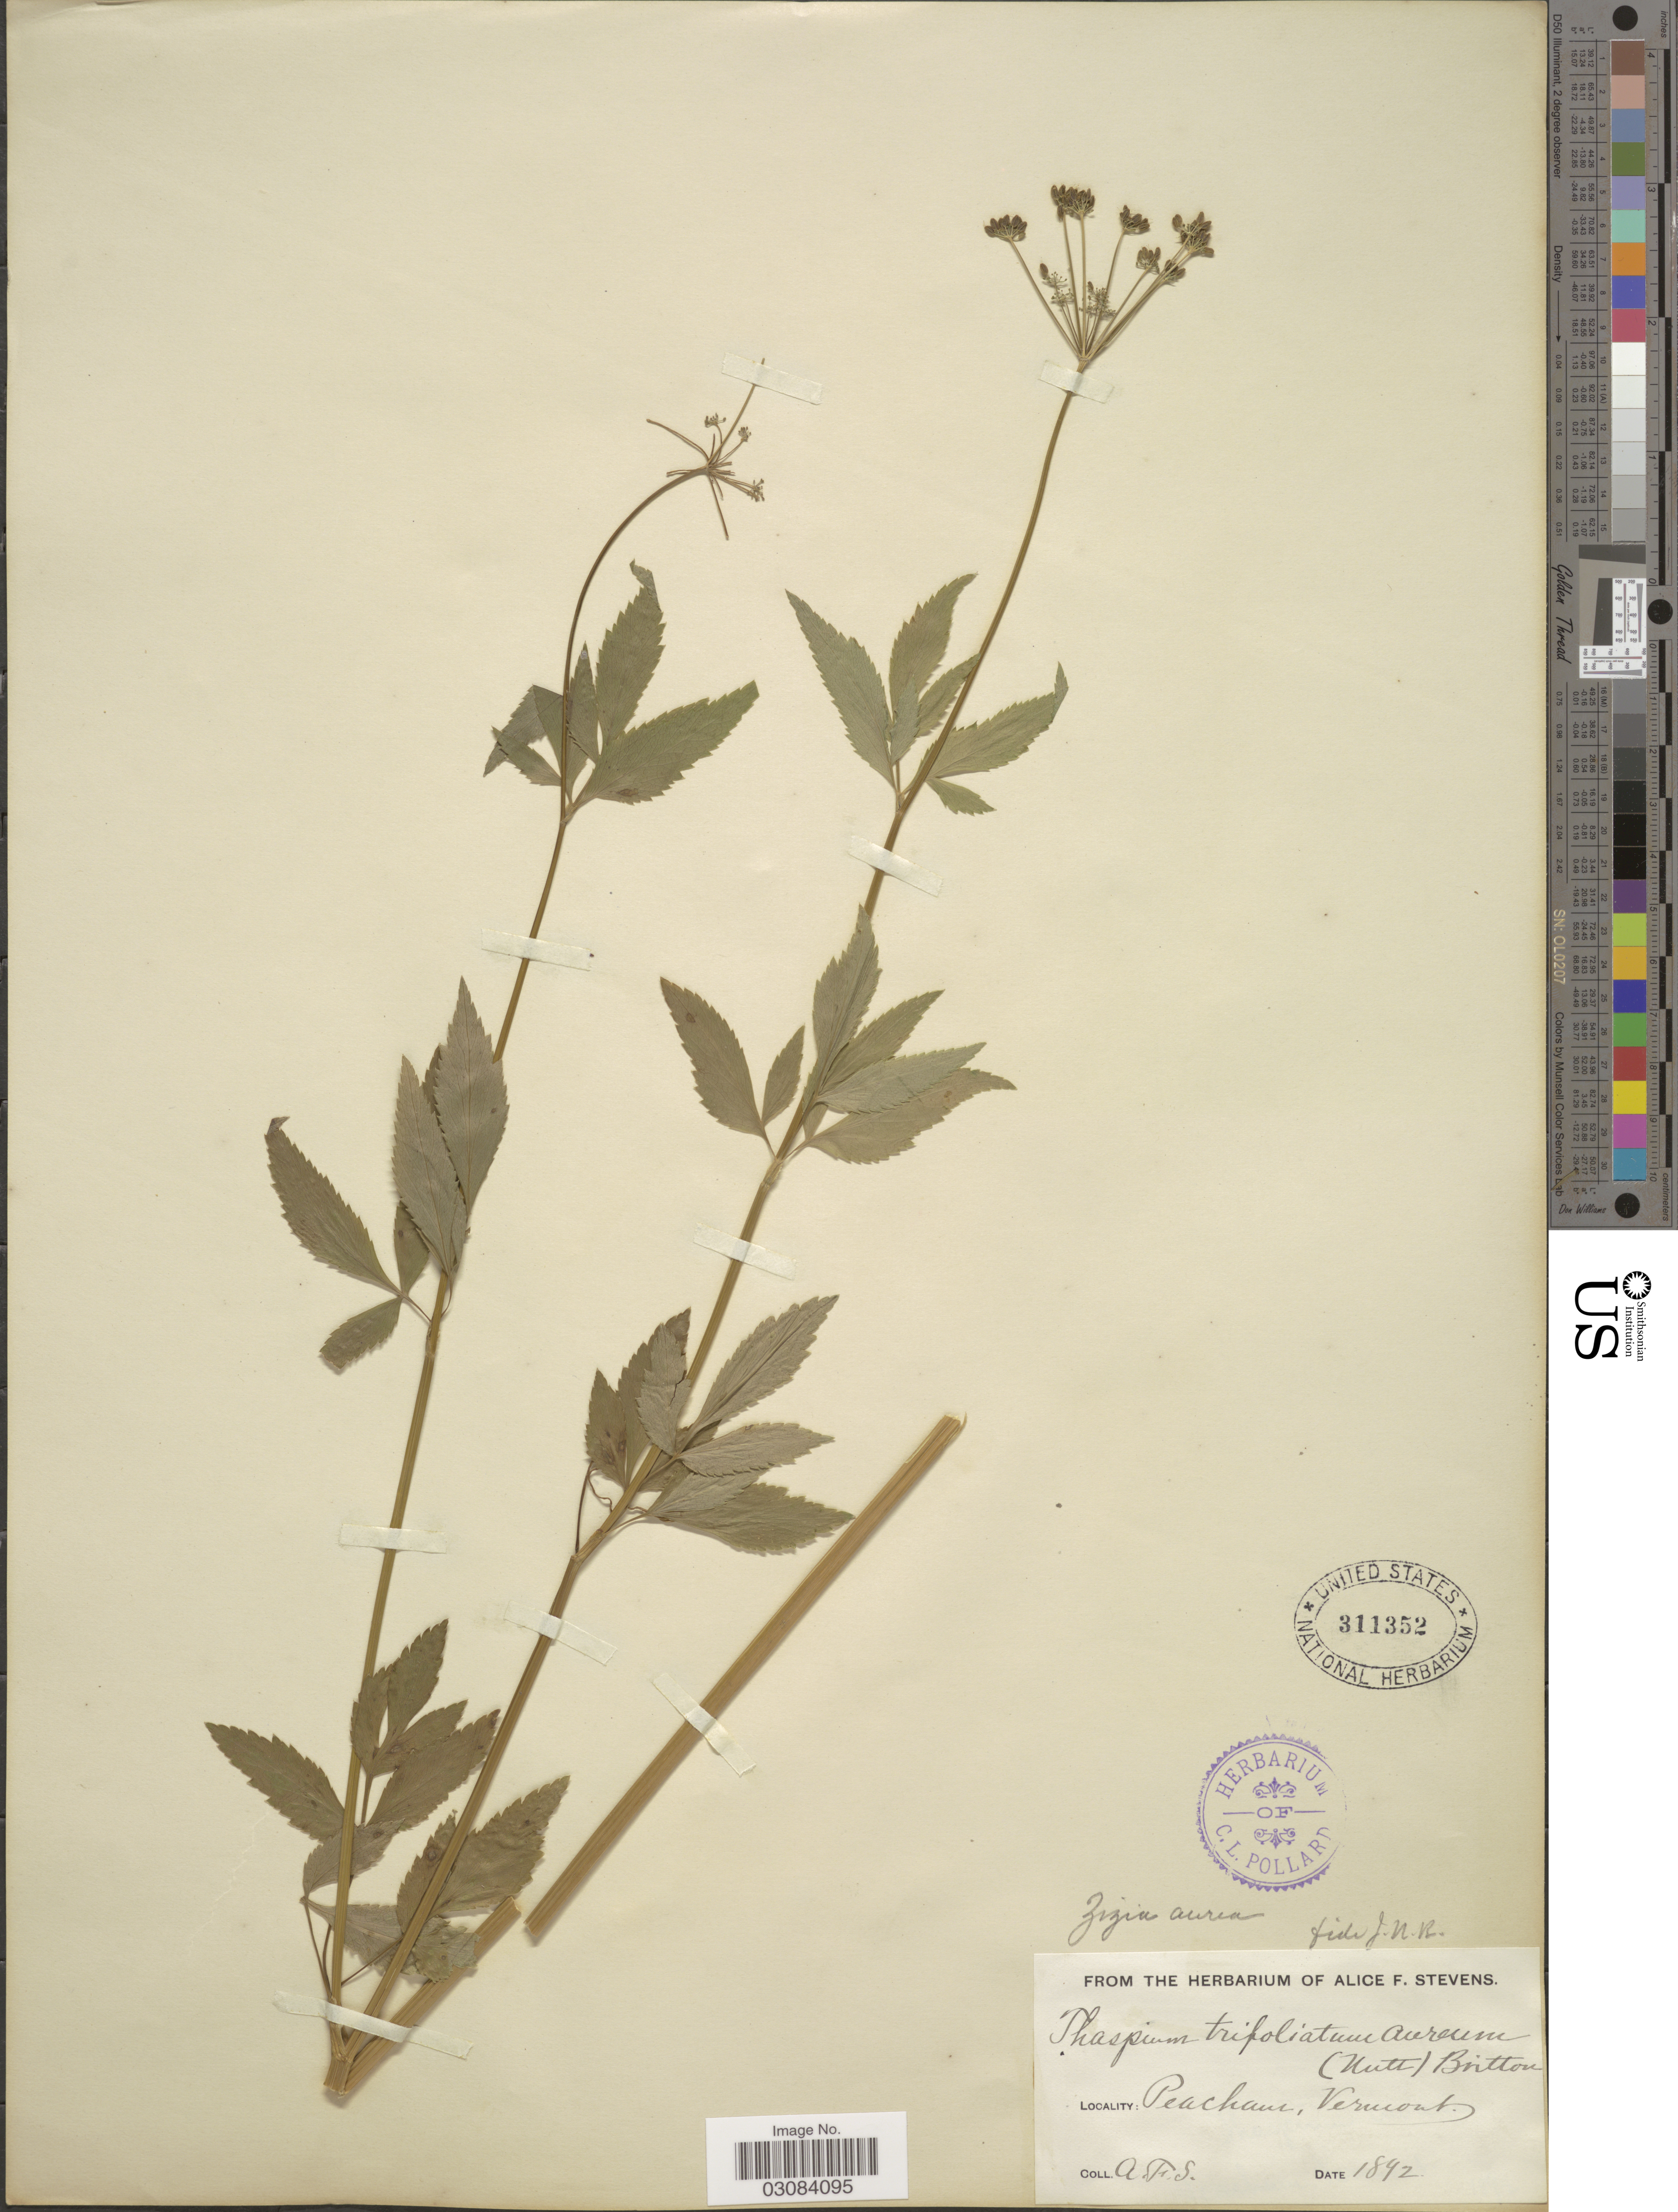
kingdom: Plantae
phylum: Tracheophyta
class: Magnoliopsida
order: Apiales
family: Apiaceae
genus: Zizia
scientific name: Zizia aurea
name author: (L.) Koch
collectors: A. Stevens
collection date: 1892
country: United States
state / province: Vermont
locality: Peacham.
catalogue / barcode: US 311352